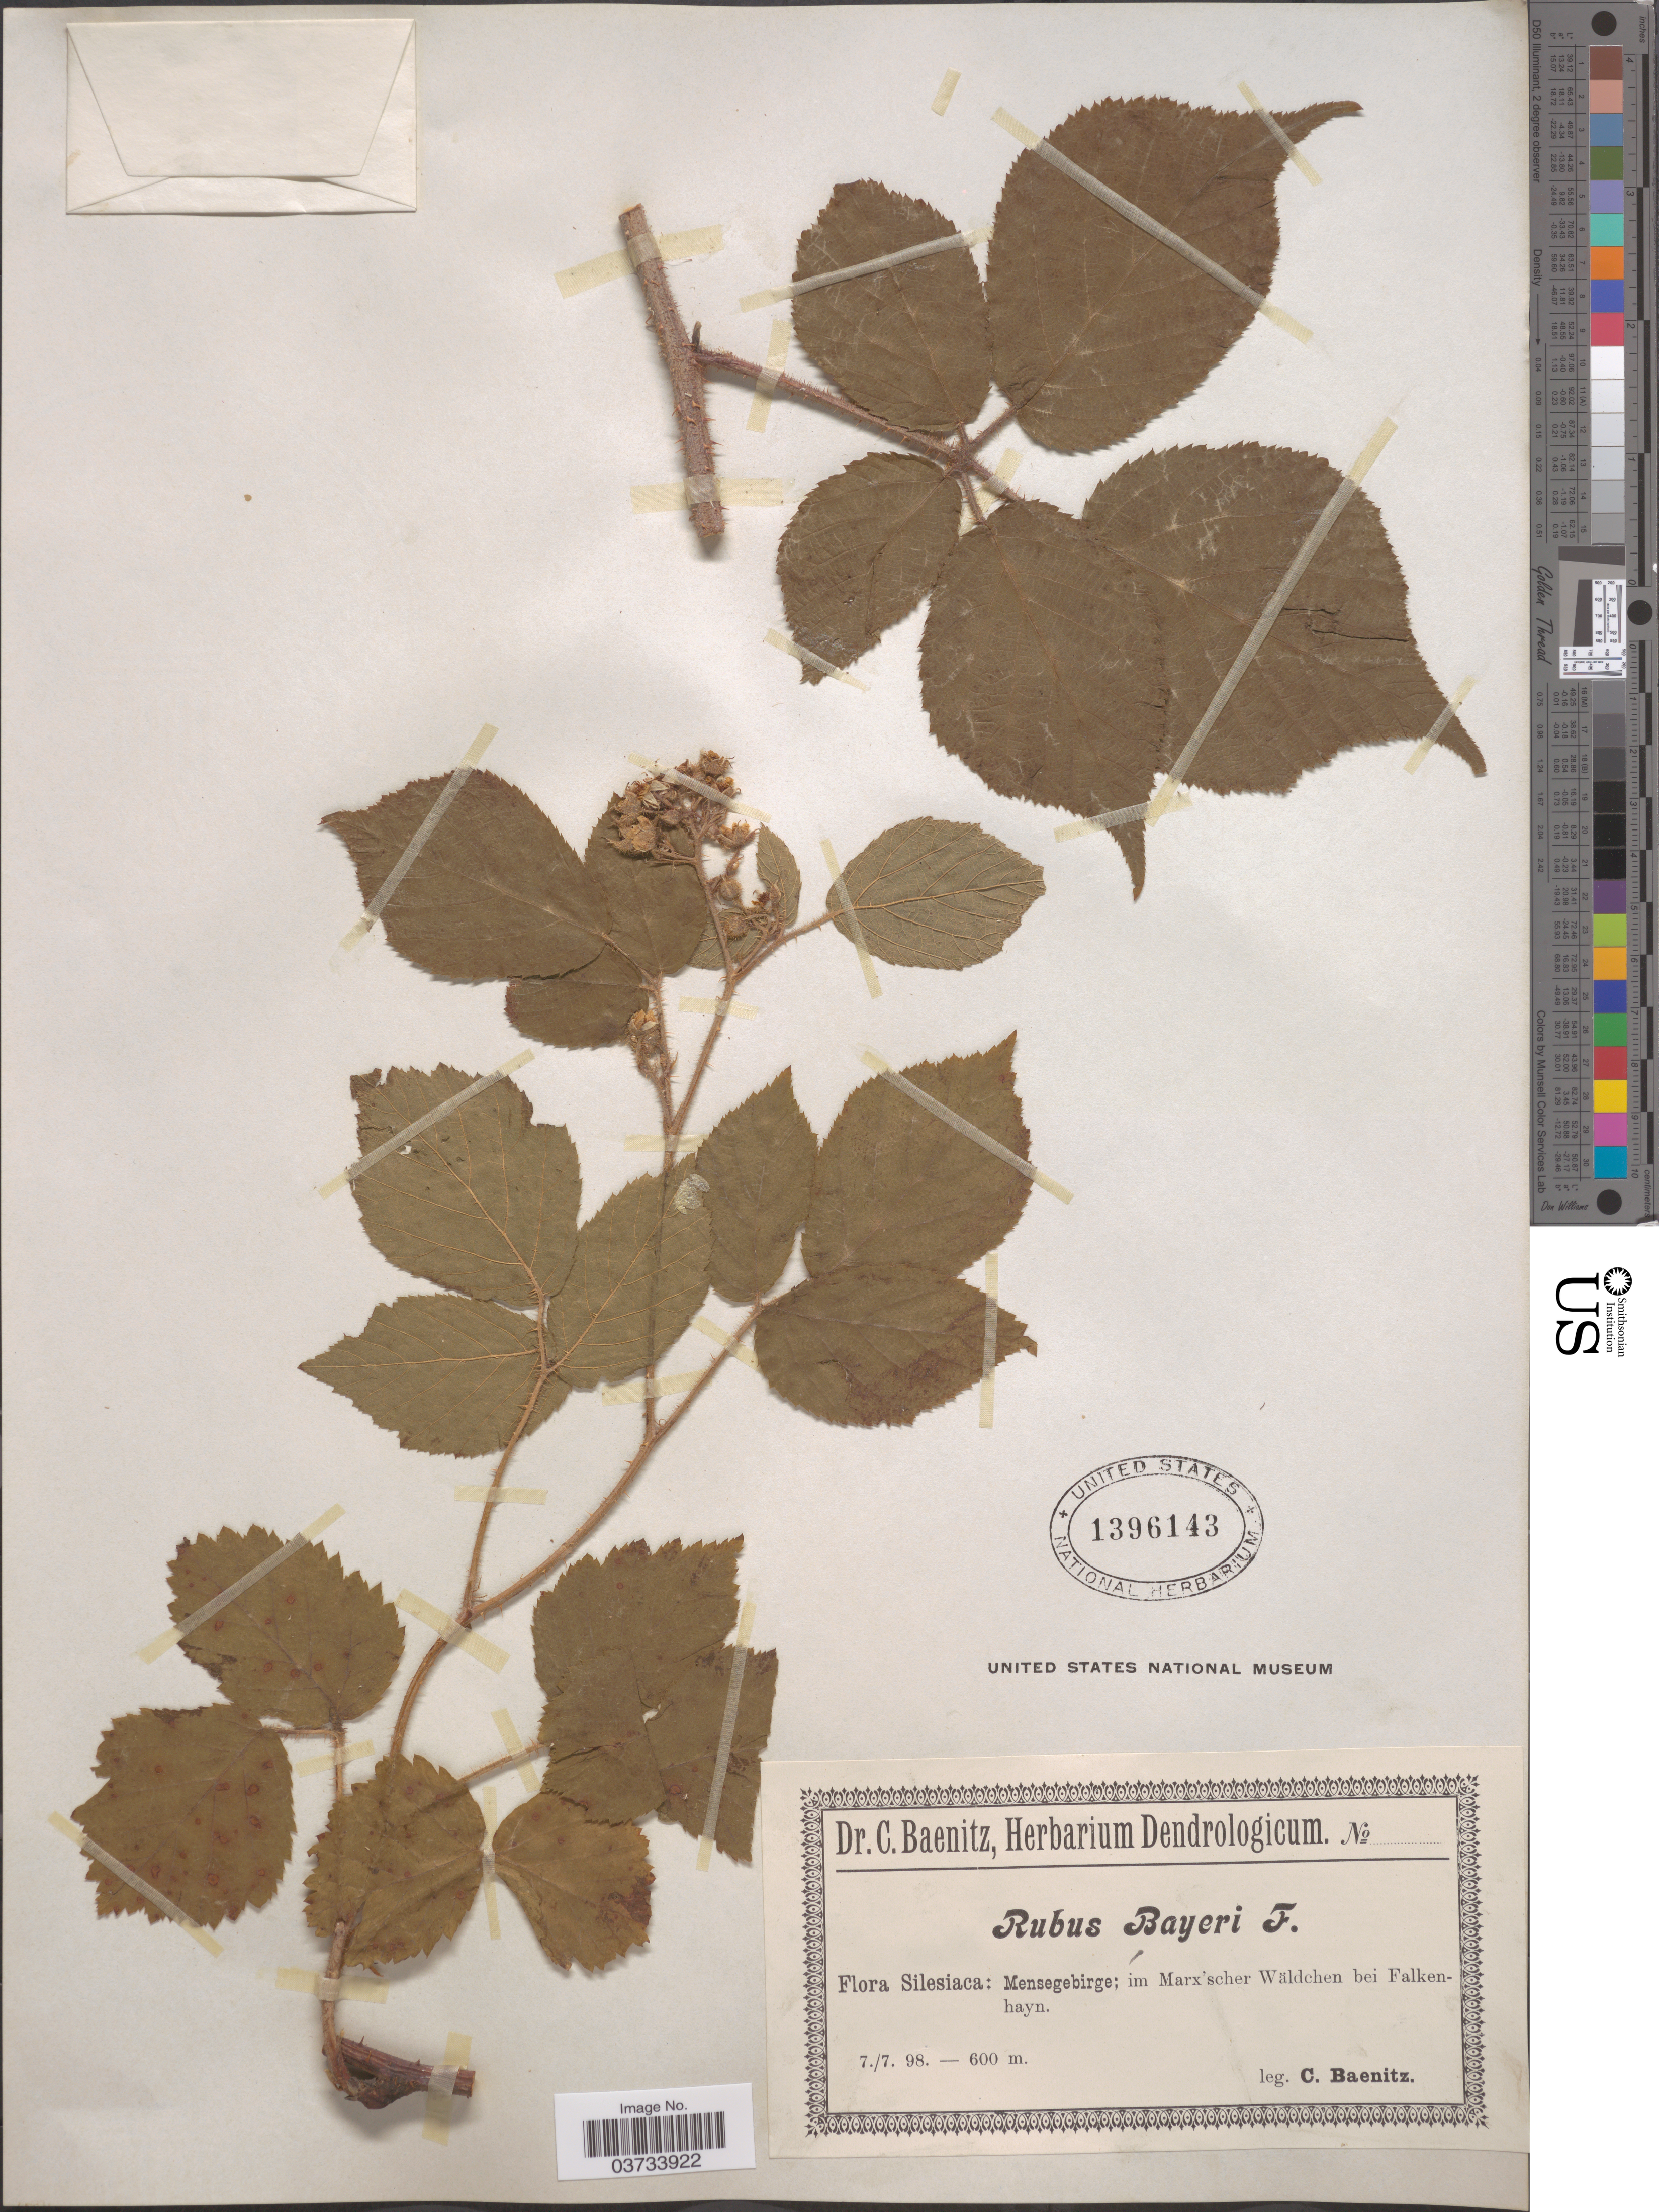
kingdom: Plantae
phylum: Tracheophyta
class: Magnoliopsida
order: Rosales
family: Rosaceae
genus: Rubus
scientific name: Rubus bayeri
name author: Focke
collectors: C. G. Baenitz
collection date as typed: Transcribed d/m/y: 7/7/98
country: Poland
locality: Silesiaca: Mensegebirge; im Marx'scher Wäldchen bei Falkenhayn.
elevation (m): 600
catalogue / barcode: US 1396143